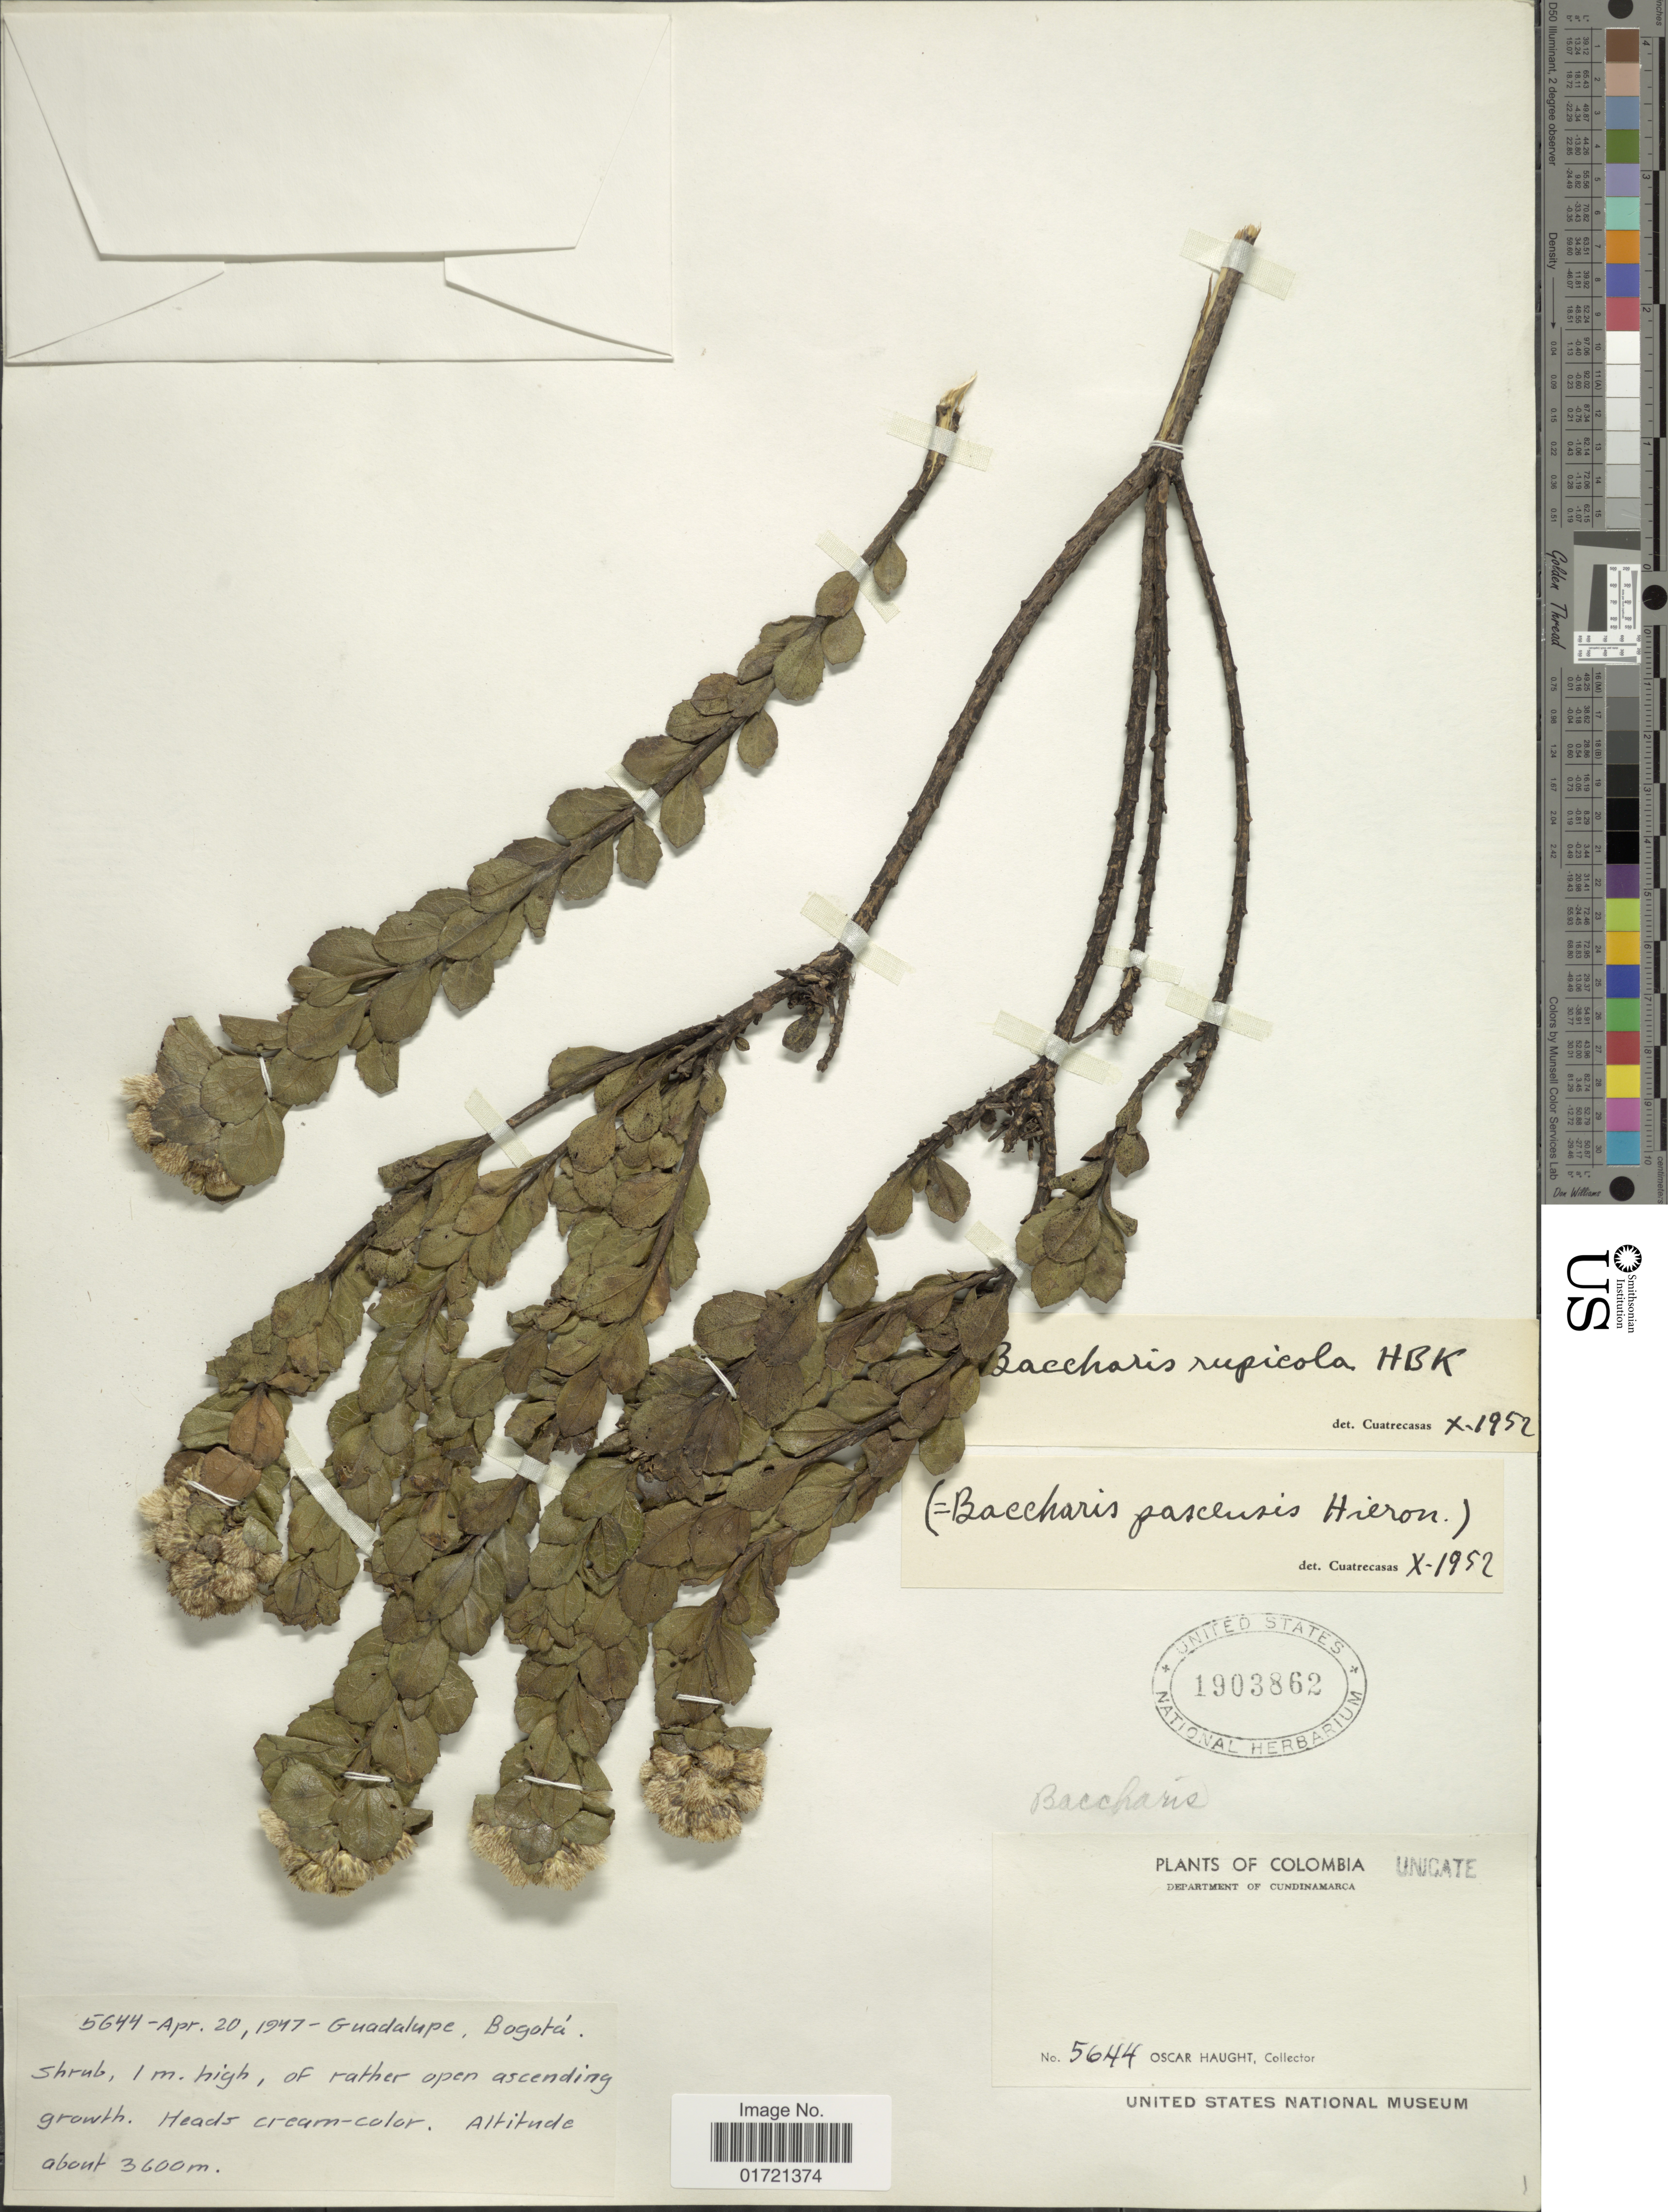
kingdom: Plantae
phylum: Tracheophyta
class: Magnoliopsida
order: Asterales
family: Asteraceae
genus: Baccharis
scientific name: Baccharis rupicola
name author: Kunth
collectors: O. L. Haught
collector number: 5644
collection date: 1947-04-20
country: Colombia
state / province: Cundinamarca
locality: Department of Cundinamarca. Guadalupe, Bogotá.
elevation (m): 3600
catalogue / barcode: US 1903862